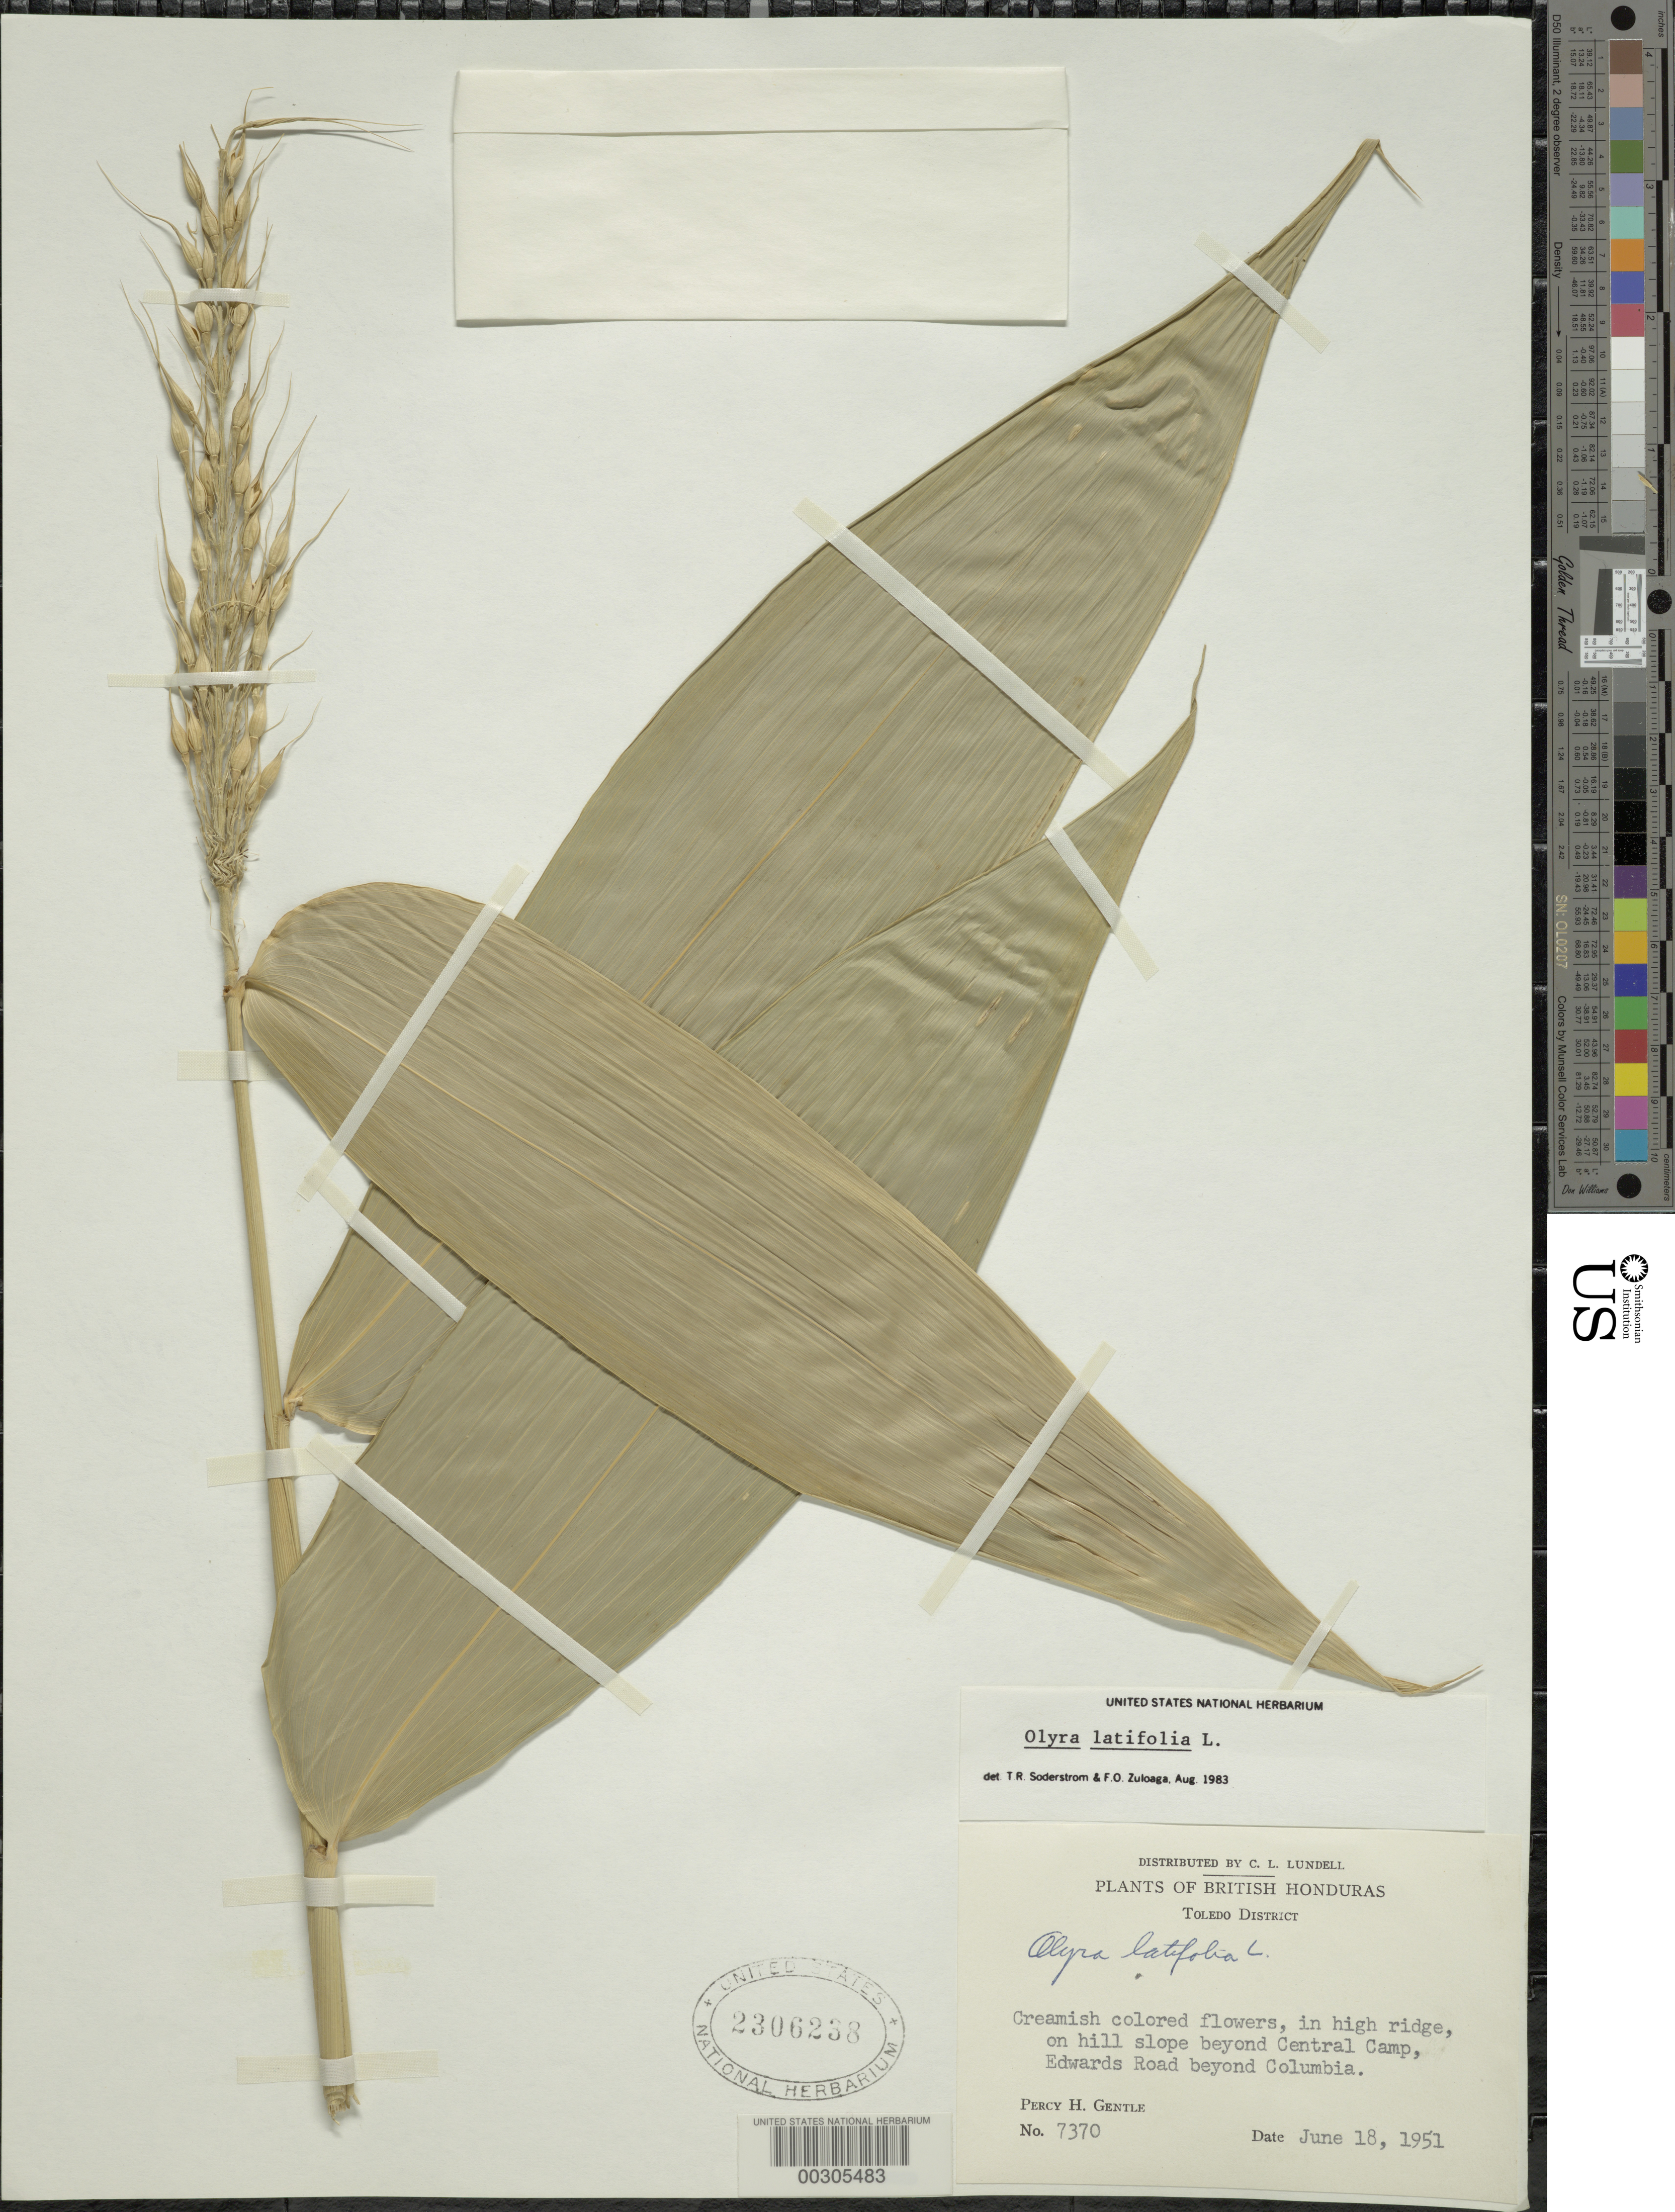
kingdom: Plantae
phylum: Tracheophyta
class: Liliopsida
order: Poales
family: Poaceae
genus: Olyra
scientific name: Olyra latifolia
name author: L.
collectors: P. H. Gentle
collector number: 7370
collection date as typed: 18 Jun 1951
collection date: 1951-06-18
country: Belize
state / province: Toledo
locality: Central camp, Columbia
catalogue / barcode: US 2306238